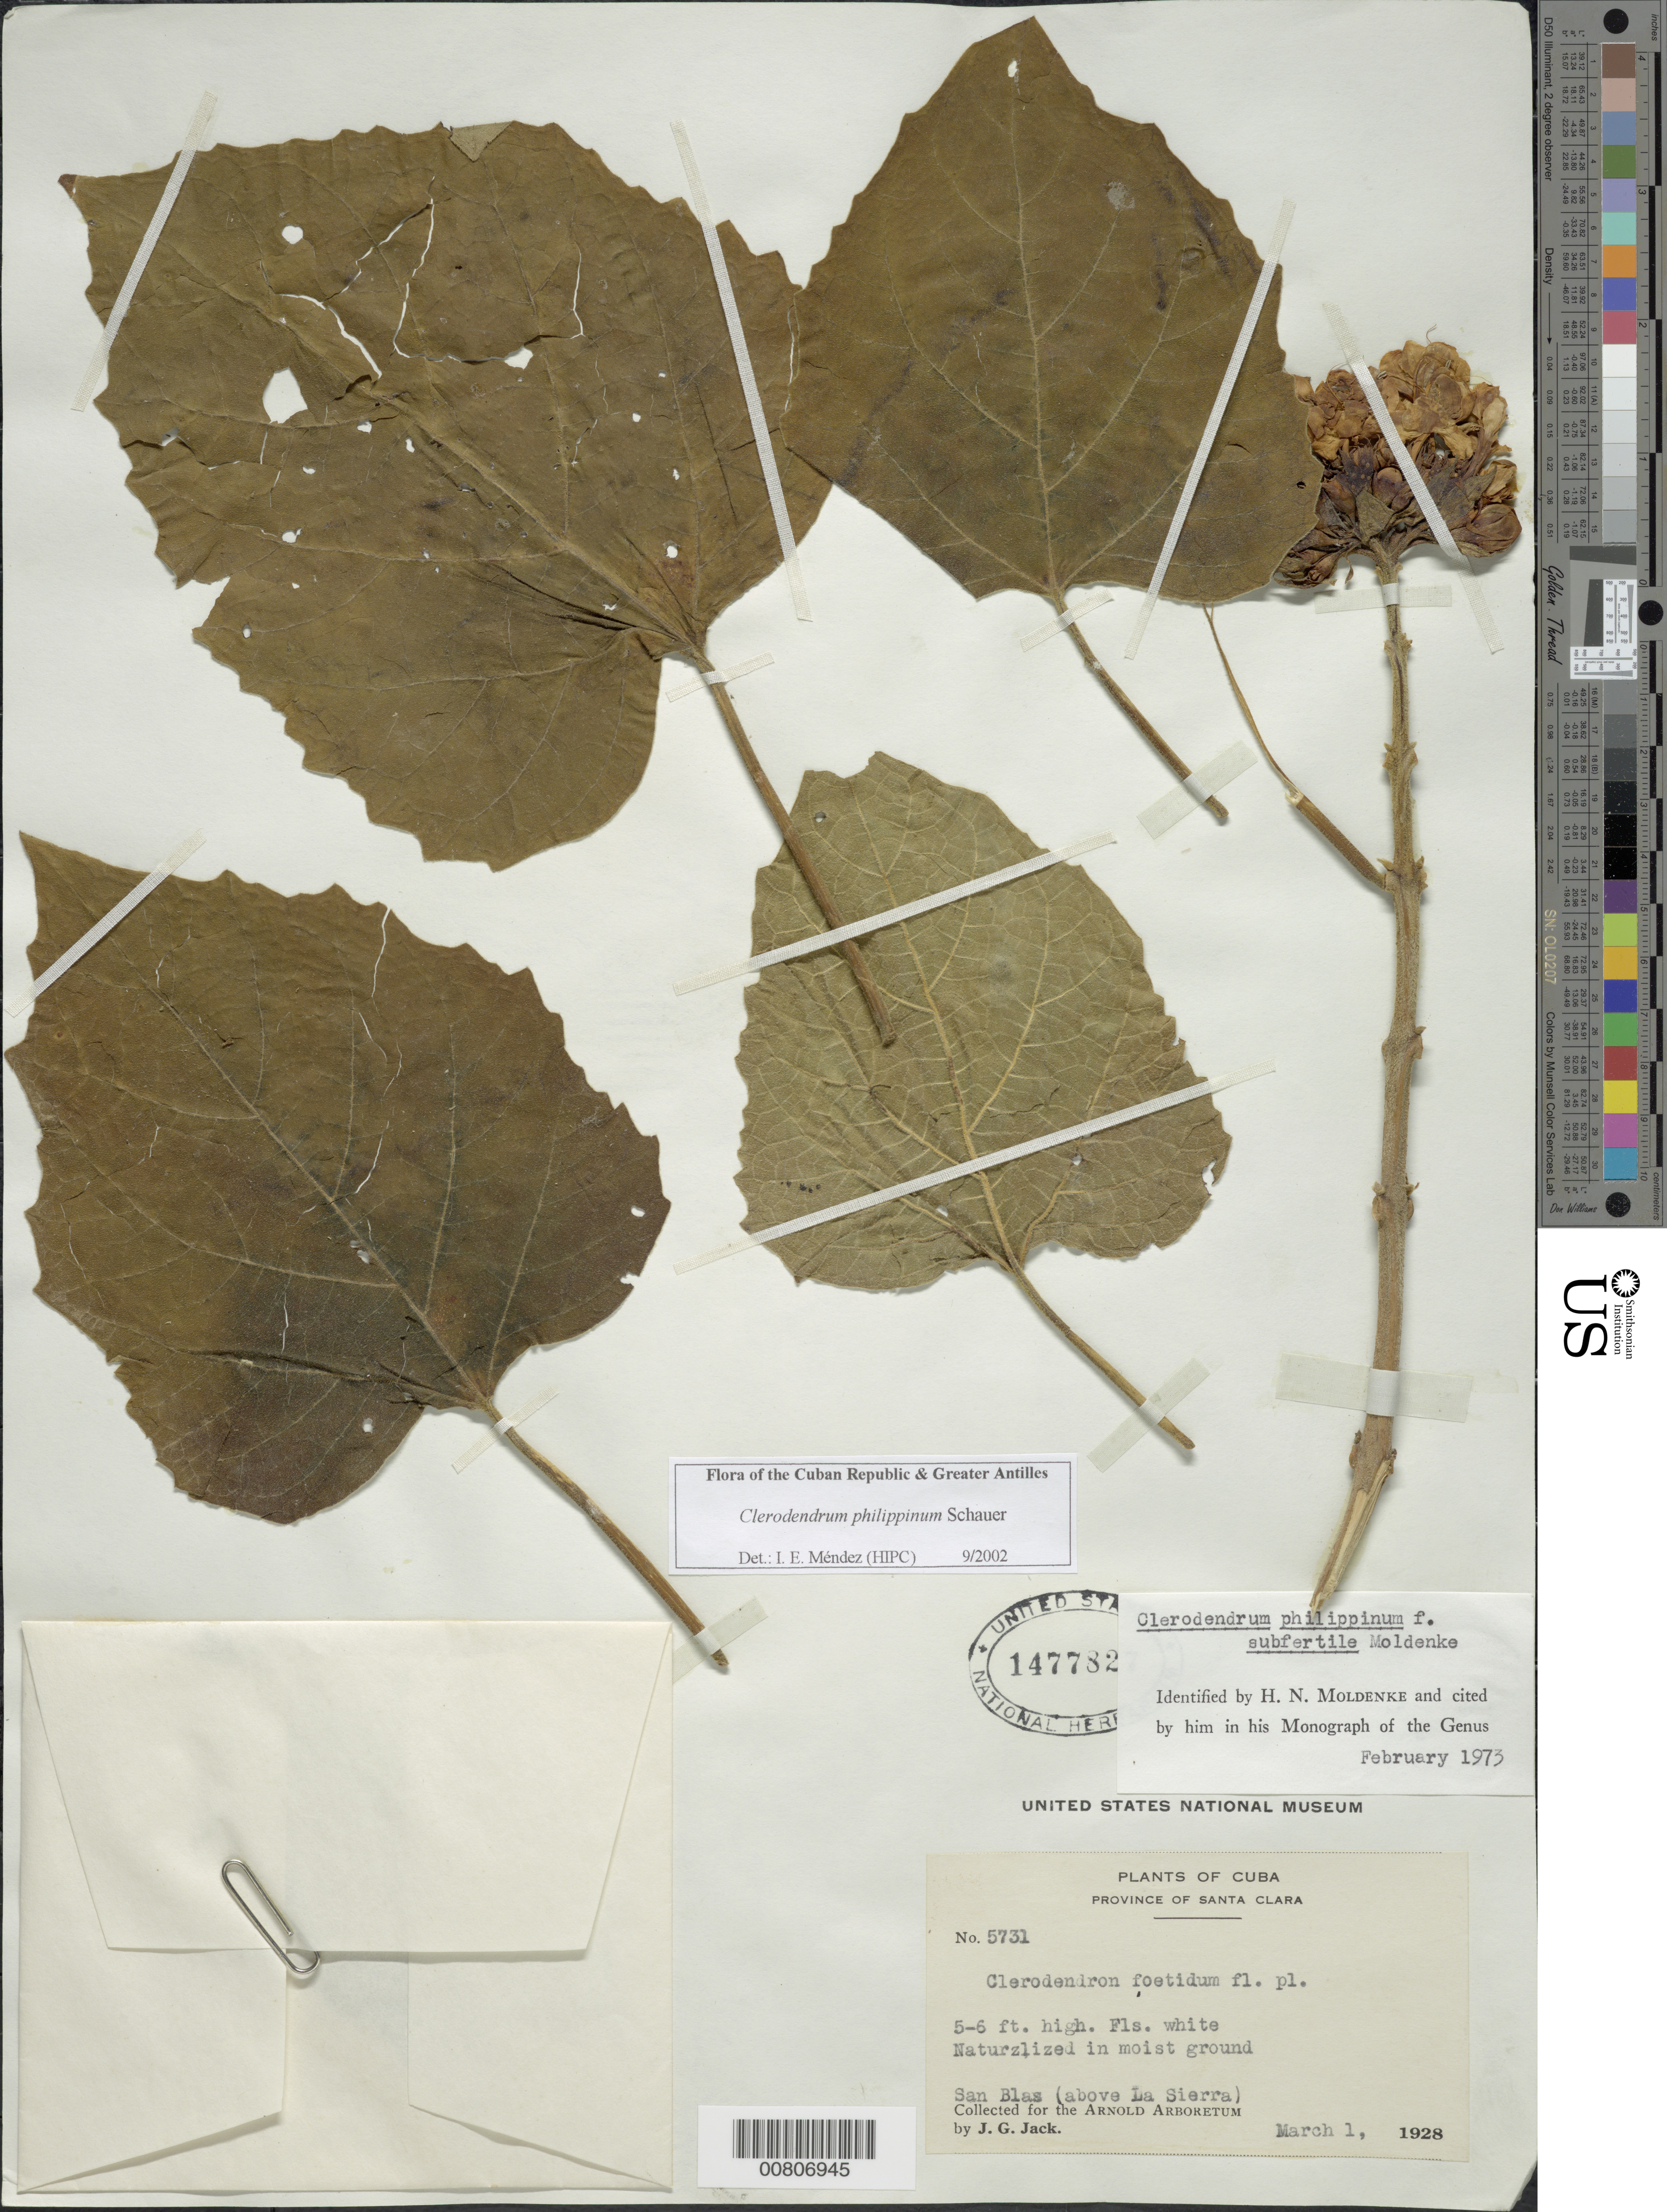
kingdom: Plantae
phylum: Tracheophyta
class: Magnoliopsida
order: Lamiales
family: Lamiaceae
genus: Clerodendrum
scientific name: Clerodendrum chinense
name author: (Osbeck) Mabb.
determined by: Méndez, Isidro E., (HIPC)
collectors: J. G. Jack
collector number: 5731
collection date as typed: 01 Mar 1928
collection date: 1928-03-01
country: Cuba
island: Cuba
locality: Prov Santa Clara, San Blas, above La Sierra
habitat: Naturalized in moist ground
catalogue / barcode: US 1477827